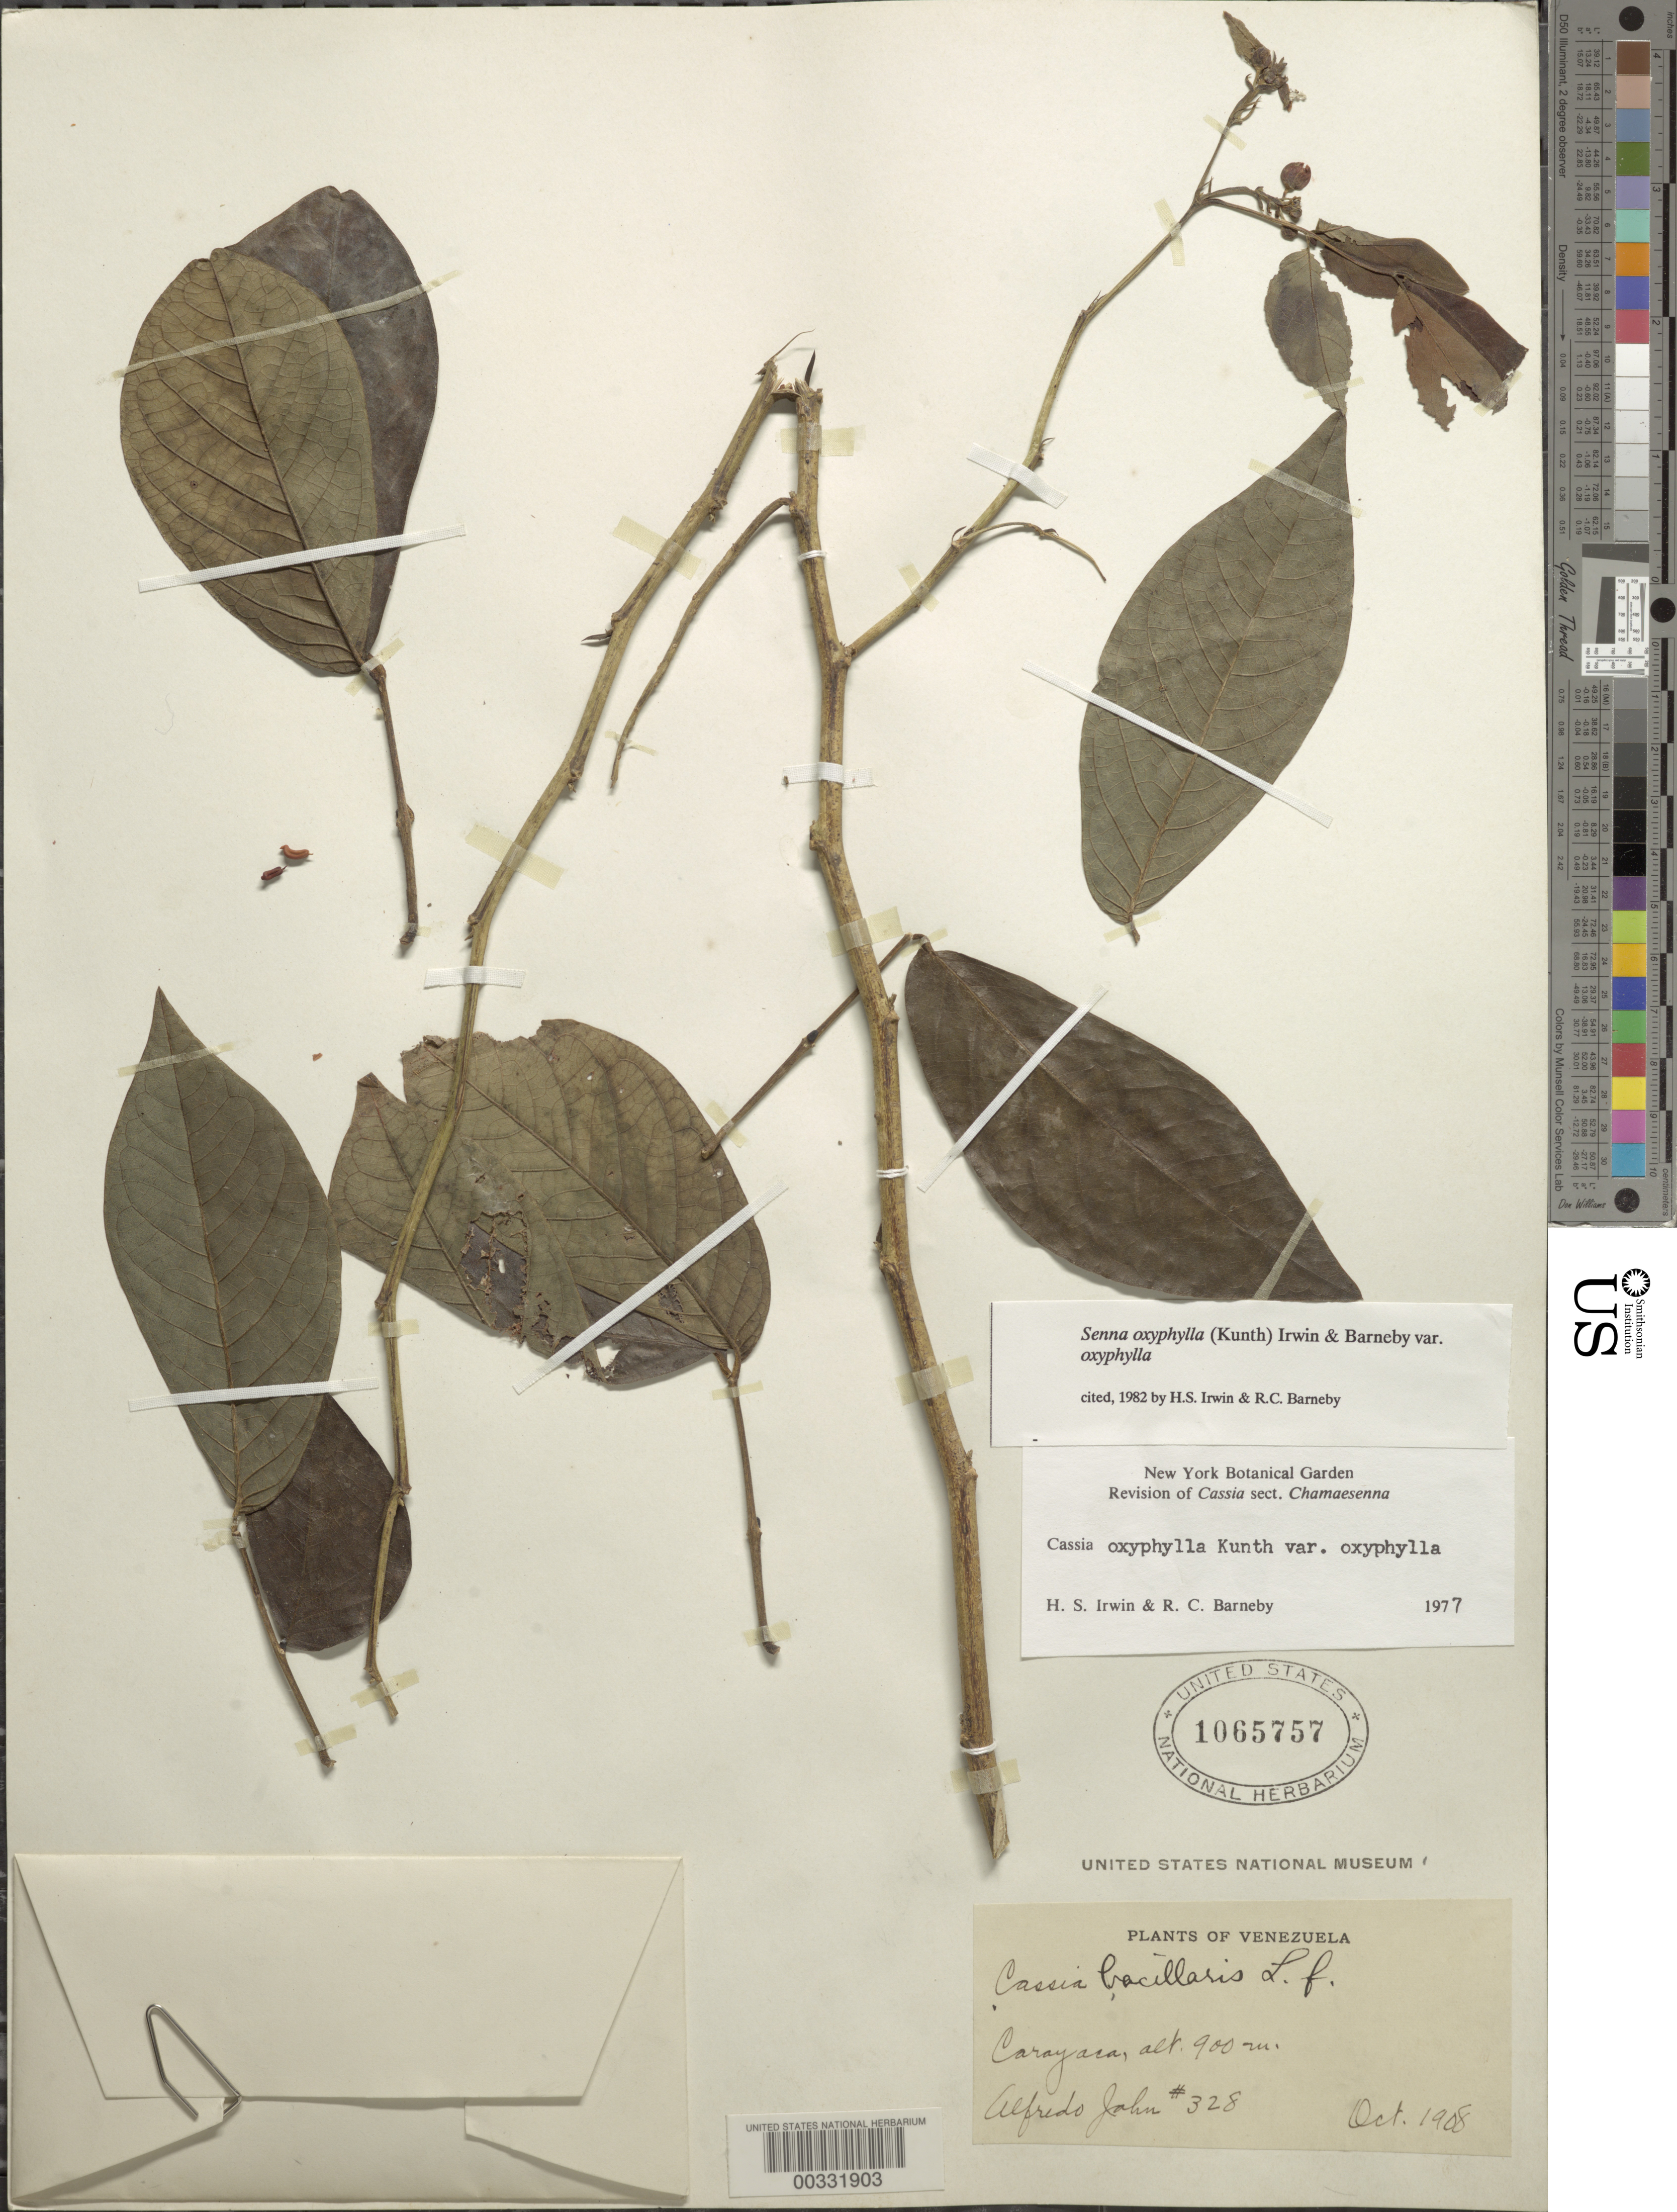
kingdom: Plantae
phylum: Tracheophyta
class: Magnoliopsida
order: Fabales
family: Fabaceae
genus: Senna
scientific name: Senna oxyphylla var. oxyphylla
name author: (Kunth) H.S. Irwin & Barneby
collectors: A. Jahn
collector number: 328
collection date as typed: Oct 1908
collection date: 1908-10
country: Venezuela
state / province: Distrito Federal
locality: Carayaca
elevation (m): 900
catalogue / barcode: US 1065757